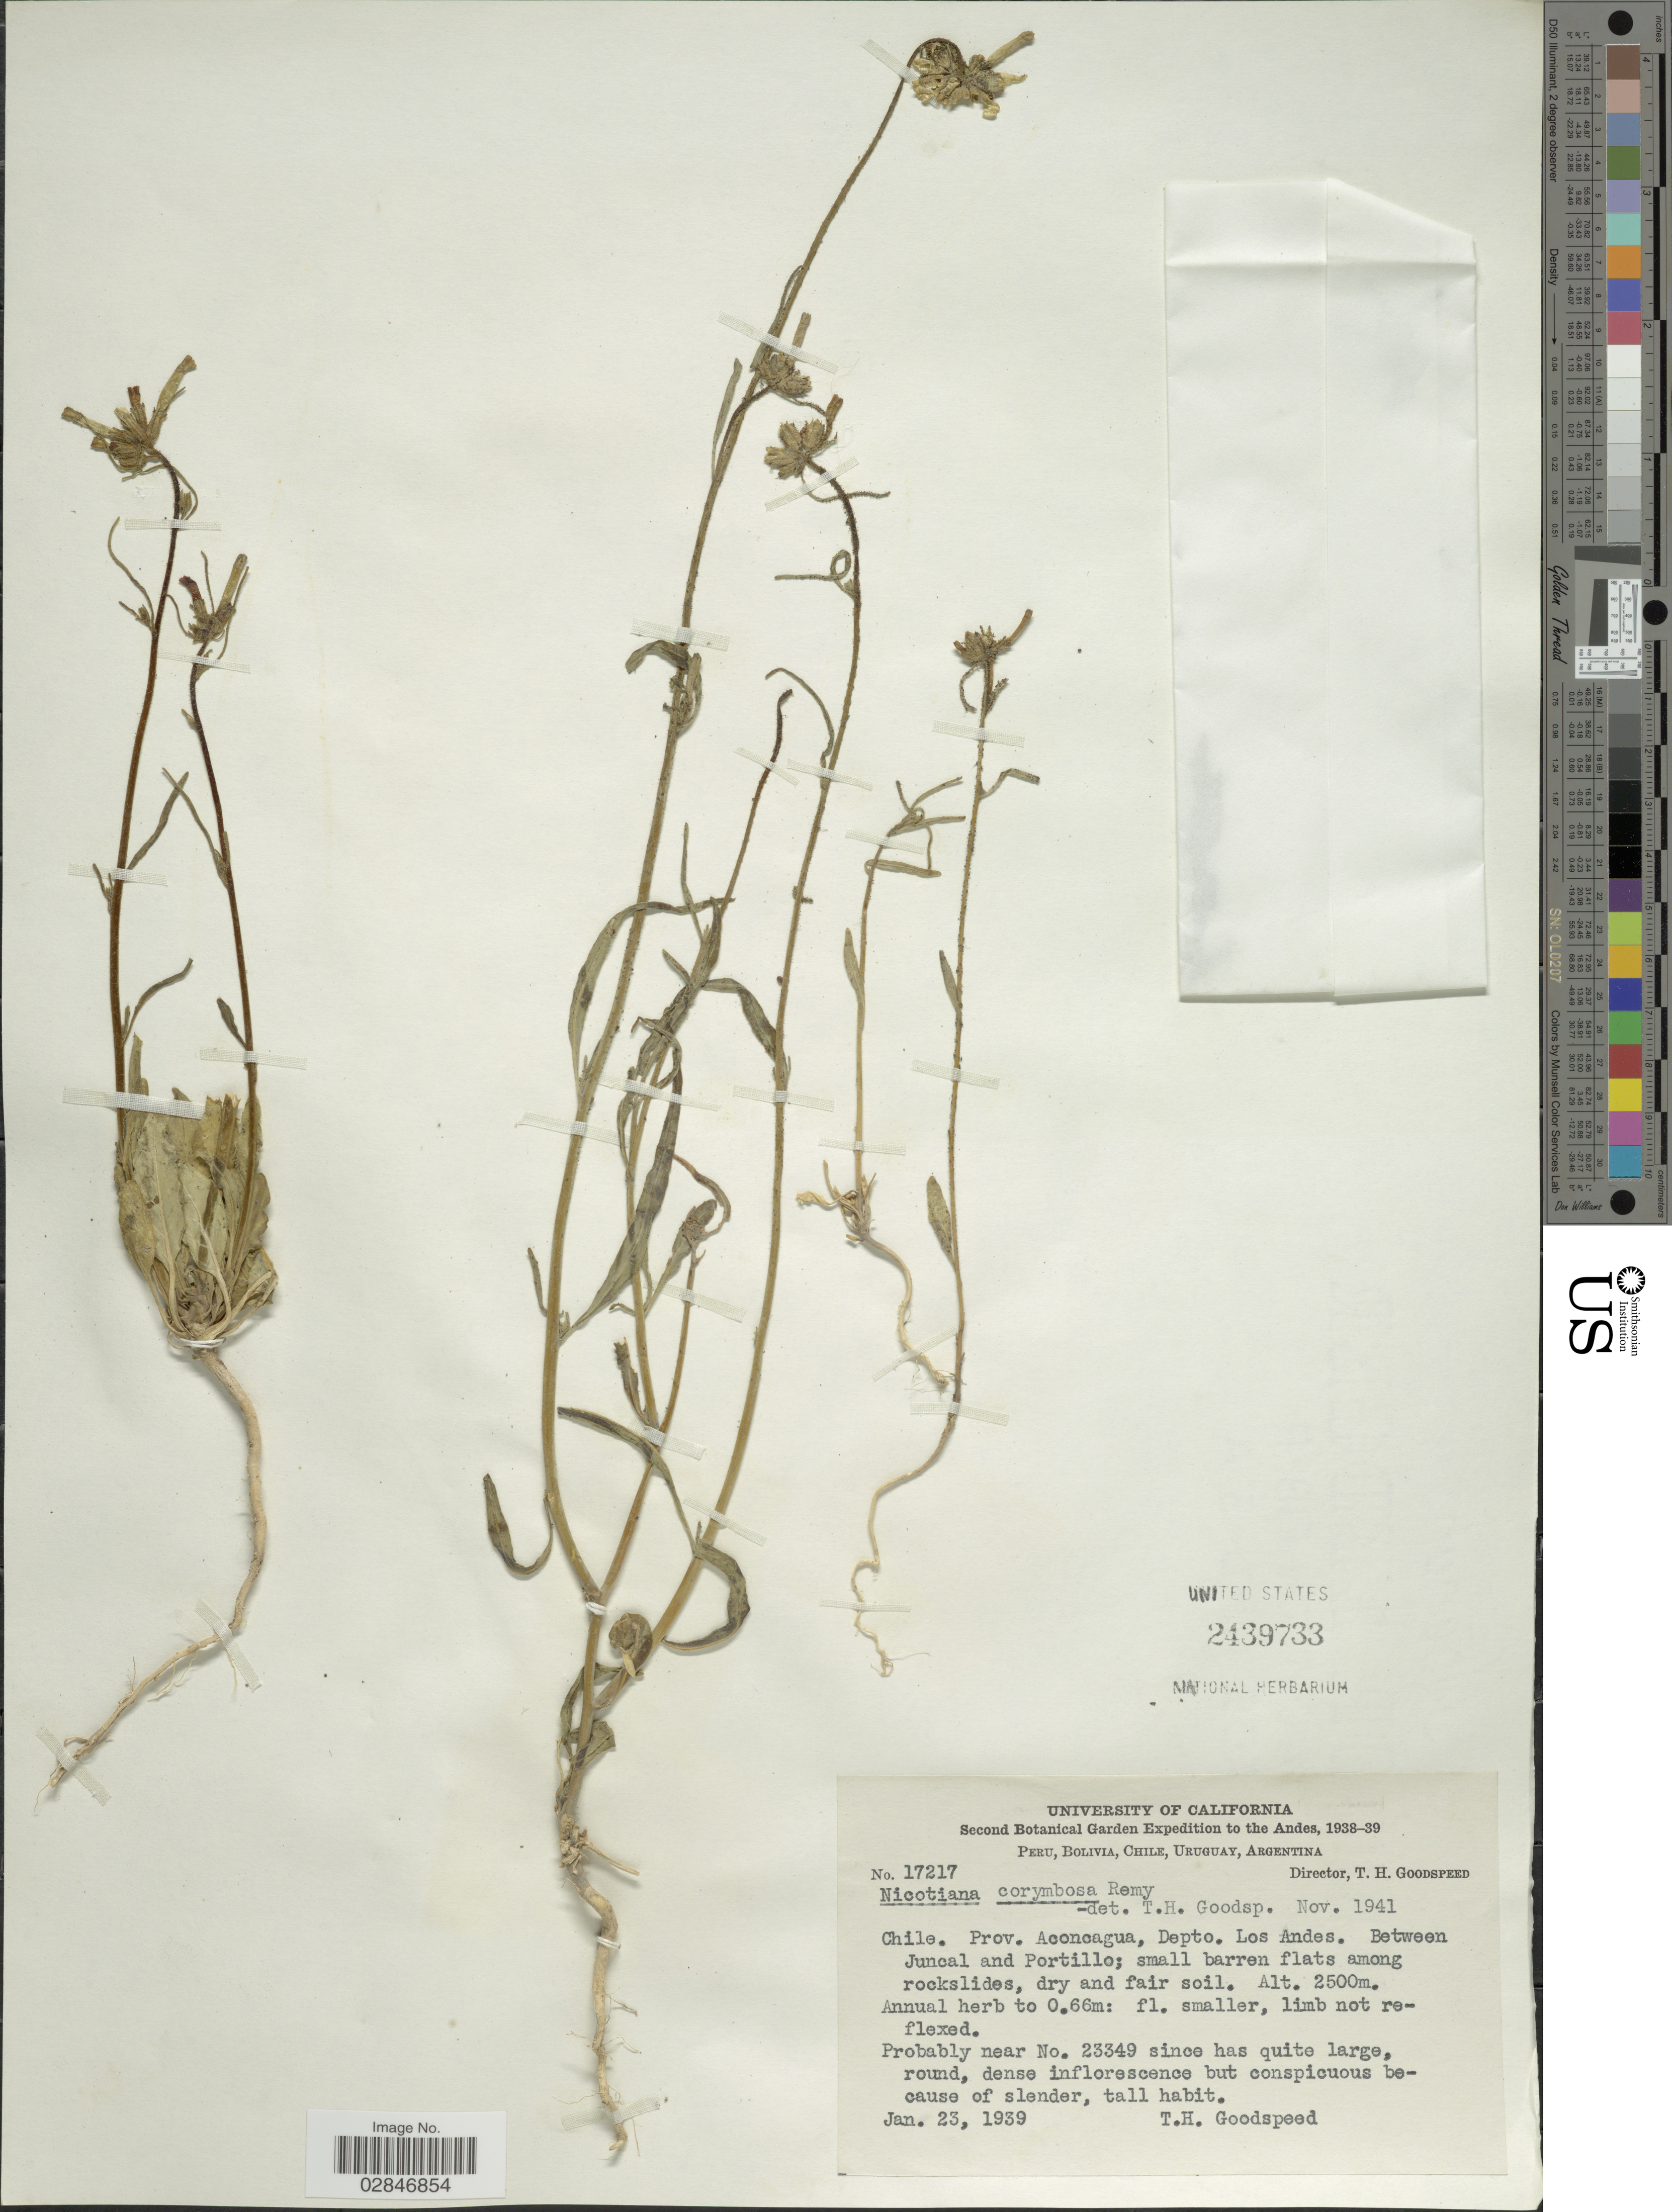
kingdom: Plantae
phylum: Tracheophyta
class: Magnoliopsida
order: Solanales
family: Solanaceae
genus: Nicotiana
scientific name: Nicotiana corymbosa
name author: J. Rémy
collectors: T. Goodspeed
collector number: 17217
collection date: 1939-01-23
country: Chile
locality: The Andes, Prov. Aconcagua, Depto. Los Andes. Between Juncal and Portillo.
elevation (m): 2500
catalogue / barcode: US 2439733